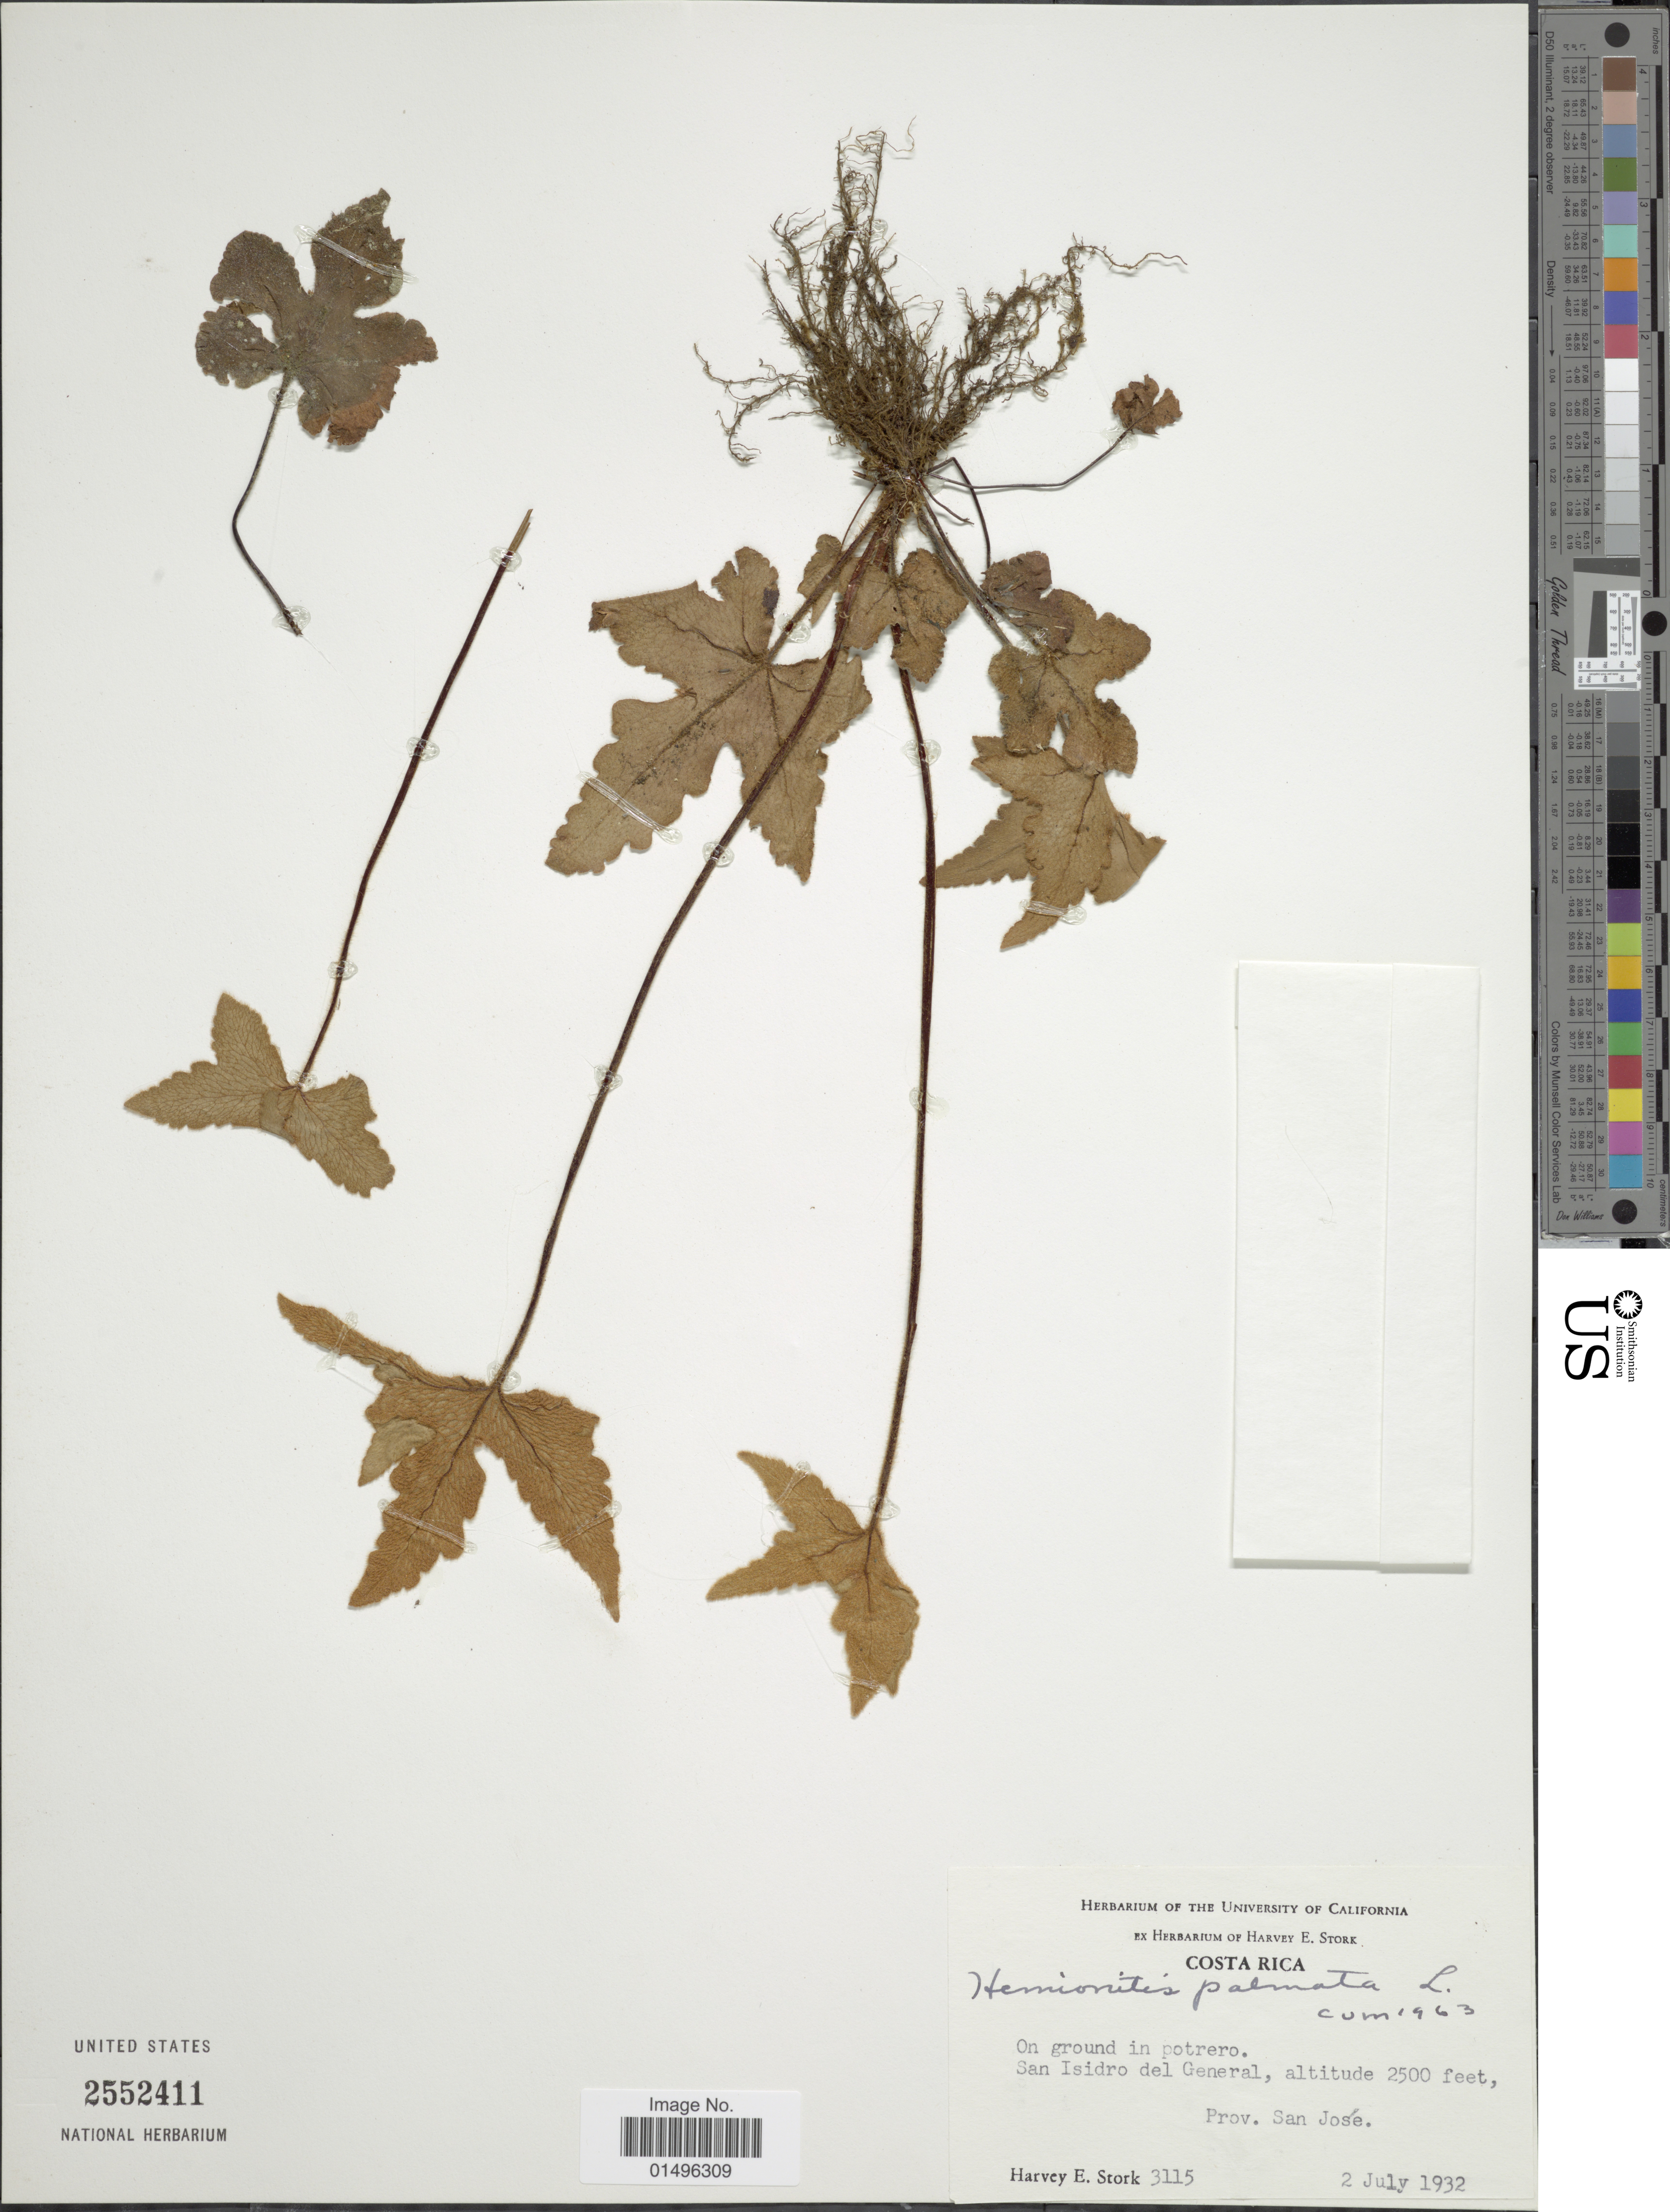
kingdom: Plantae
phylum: Tracheophyta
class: Polypodiopsida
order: Polypodiales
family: Pteridaceae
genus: Hemionitis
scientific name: Hemionitis palmata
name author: L.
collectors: H. E. Stork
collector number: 3115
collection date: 1932-07-02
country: Costa Rica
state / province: San José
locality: Costa Rica, San Isidro del General.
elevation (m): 762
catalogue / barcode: US 2552411